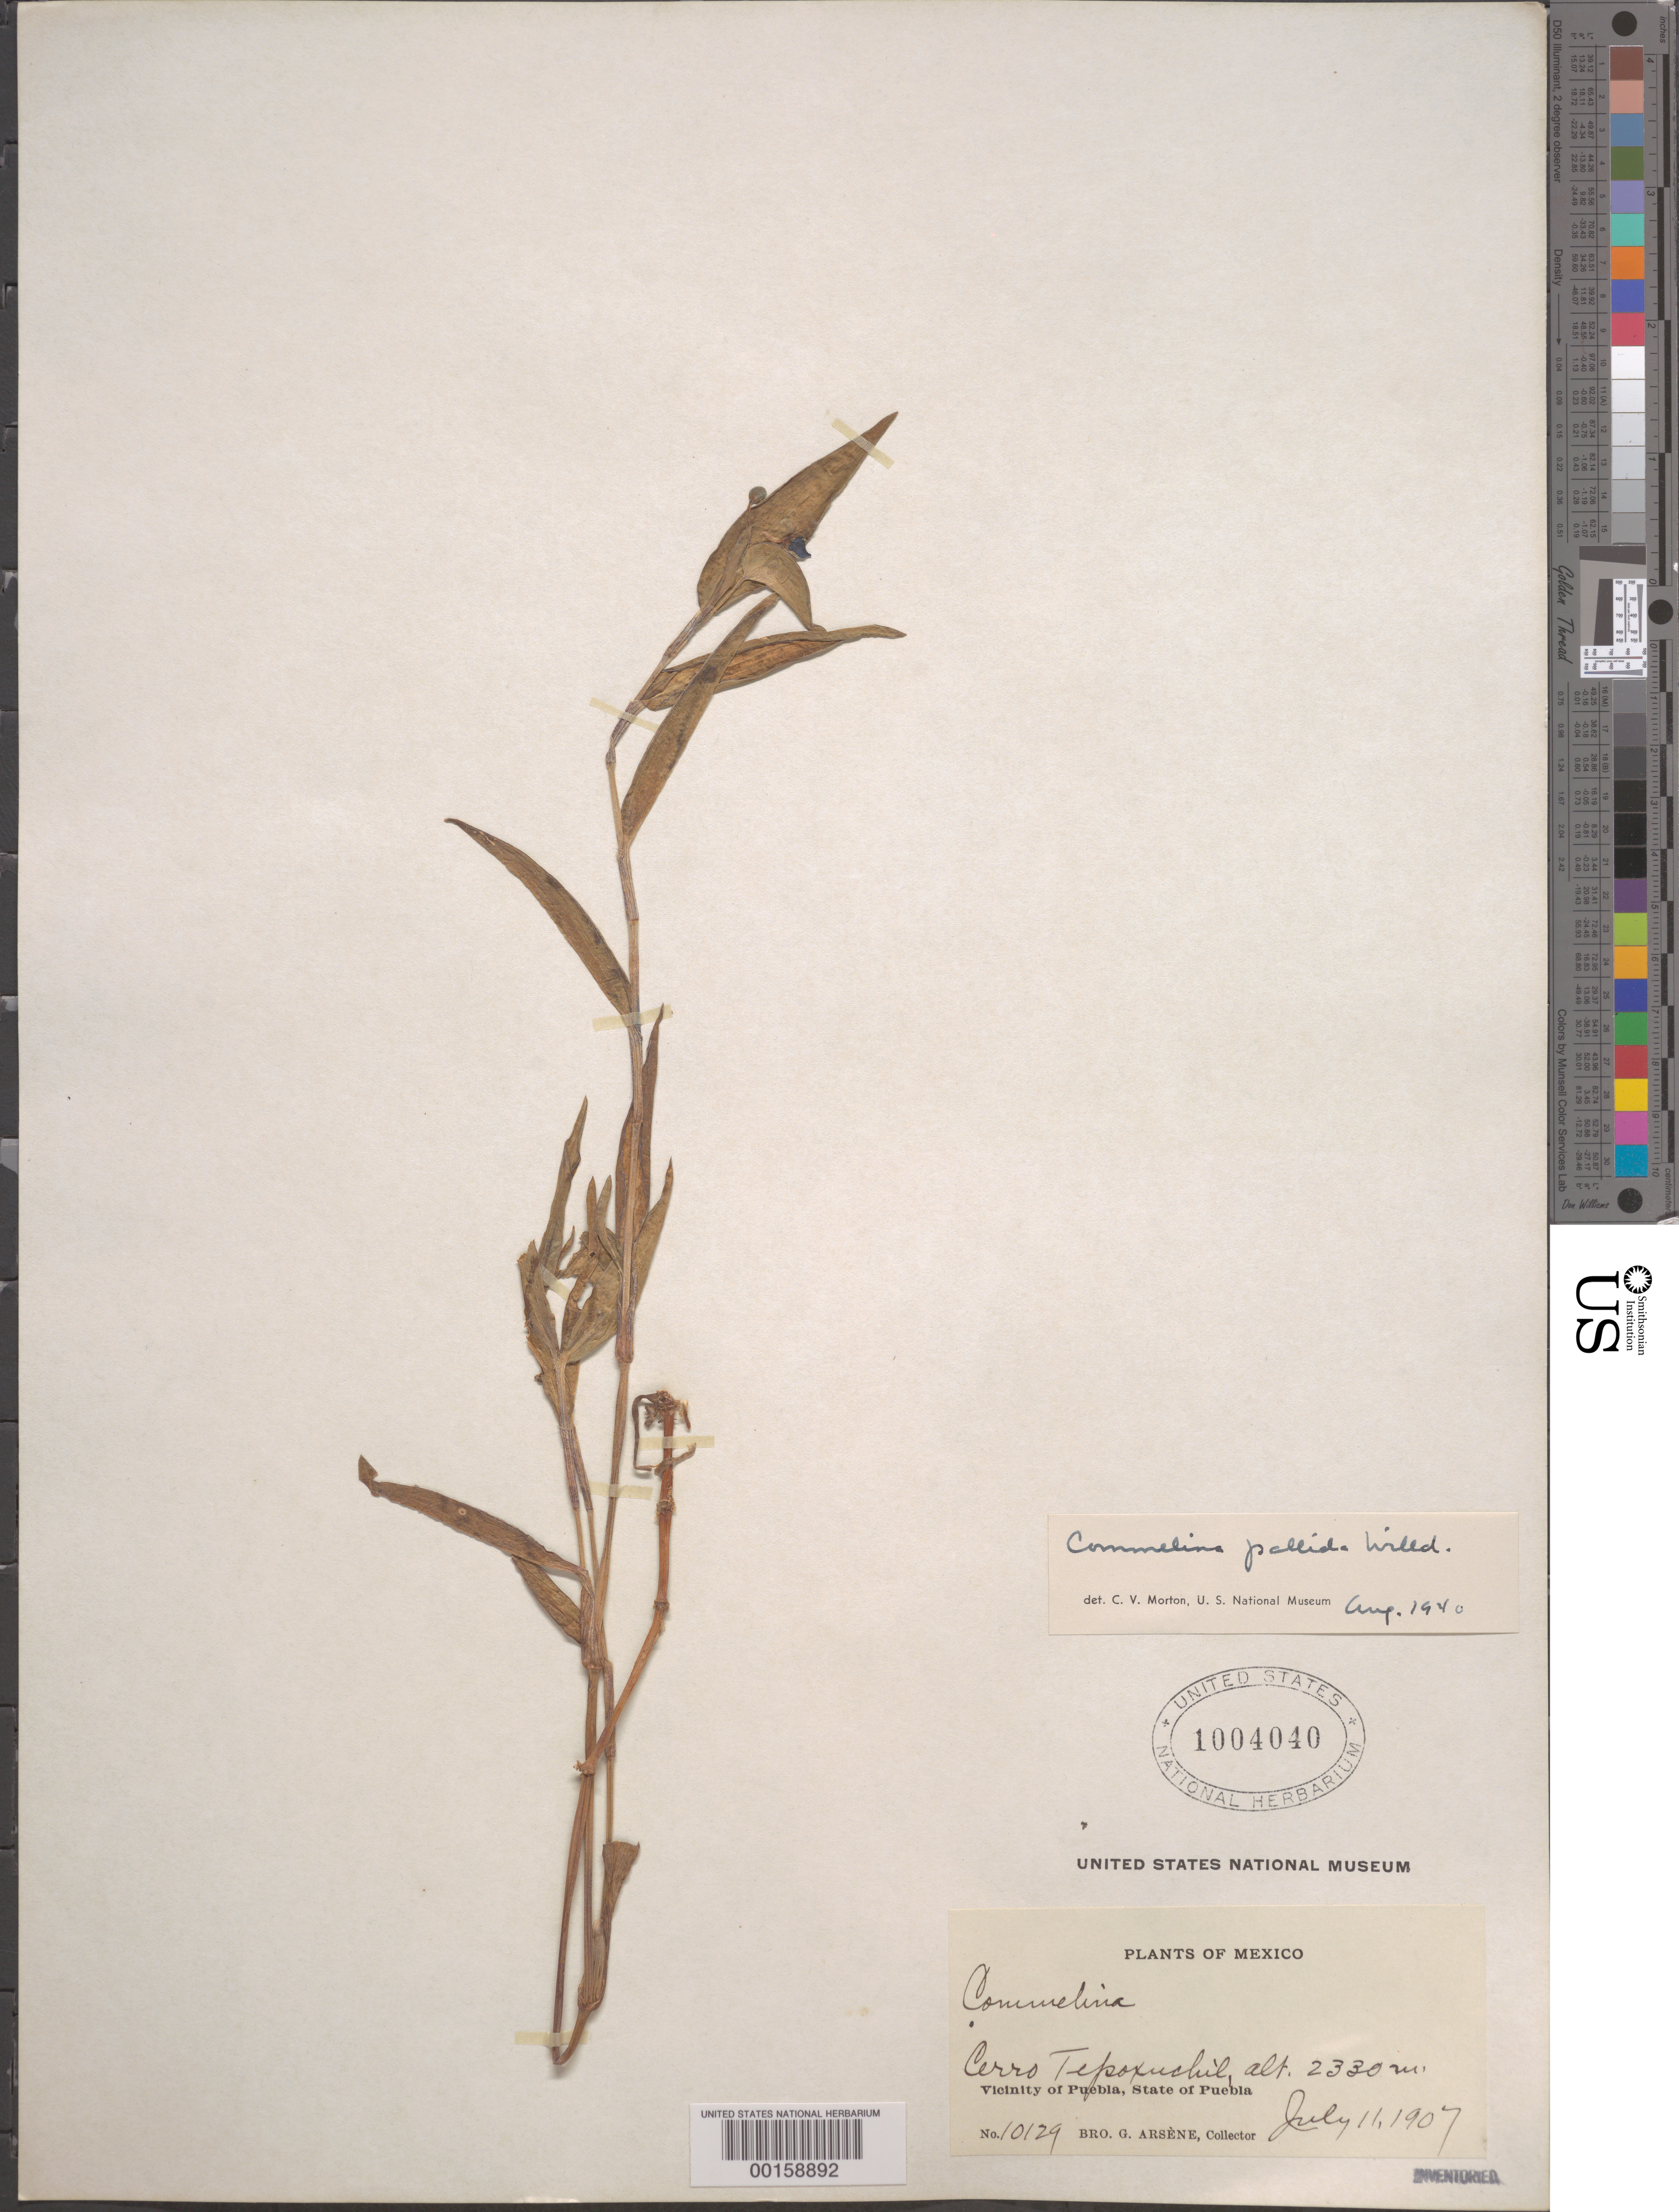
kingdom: Plantae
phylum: Tracheophyta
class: Liliopsida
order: Commelinales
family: Commelinaceae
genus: Commelina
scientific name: Commelina pallida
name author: Willd.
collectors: Bro. G. Arsène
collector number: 10129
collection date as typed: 11 Jul 1907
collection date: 1907-07-11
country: Mexico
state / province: Puebla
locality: Cerro tepoxuchil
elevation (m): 2330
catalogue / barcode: US 1004040